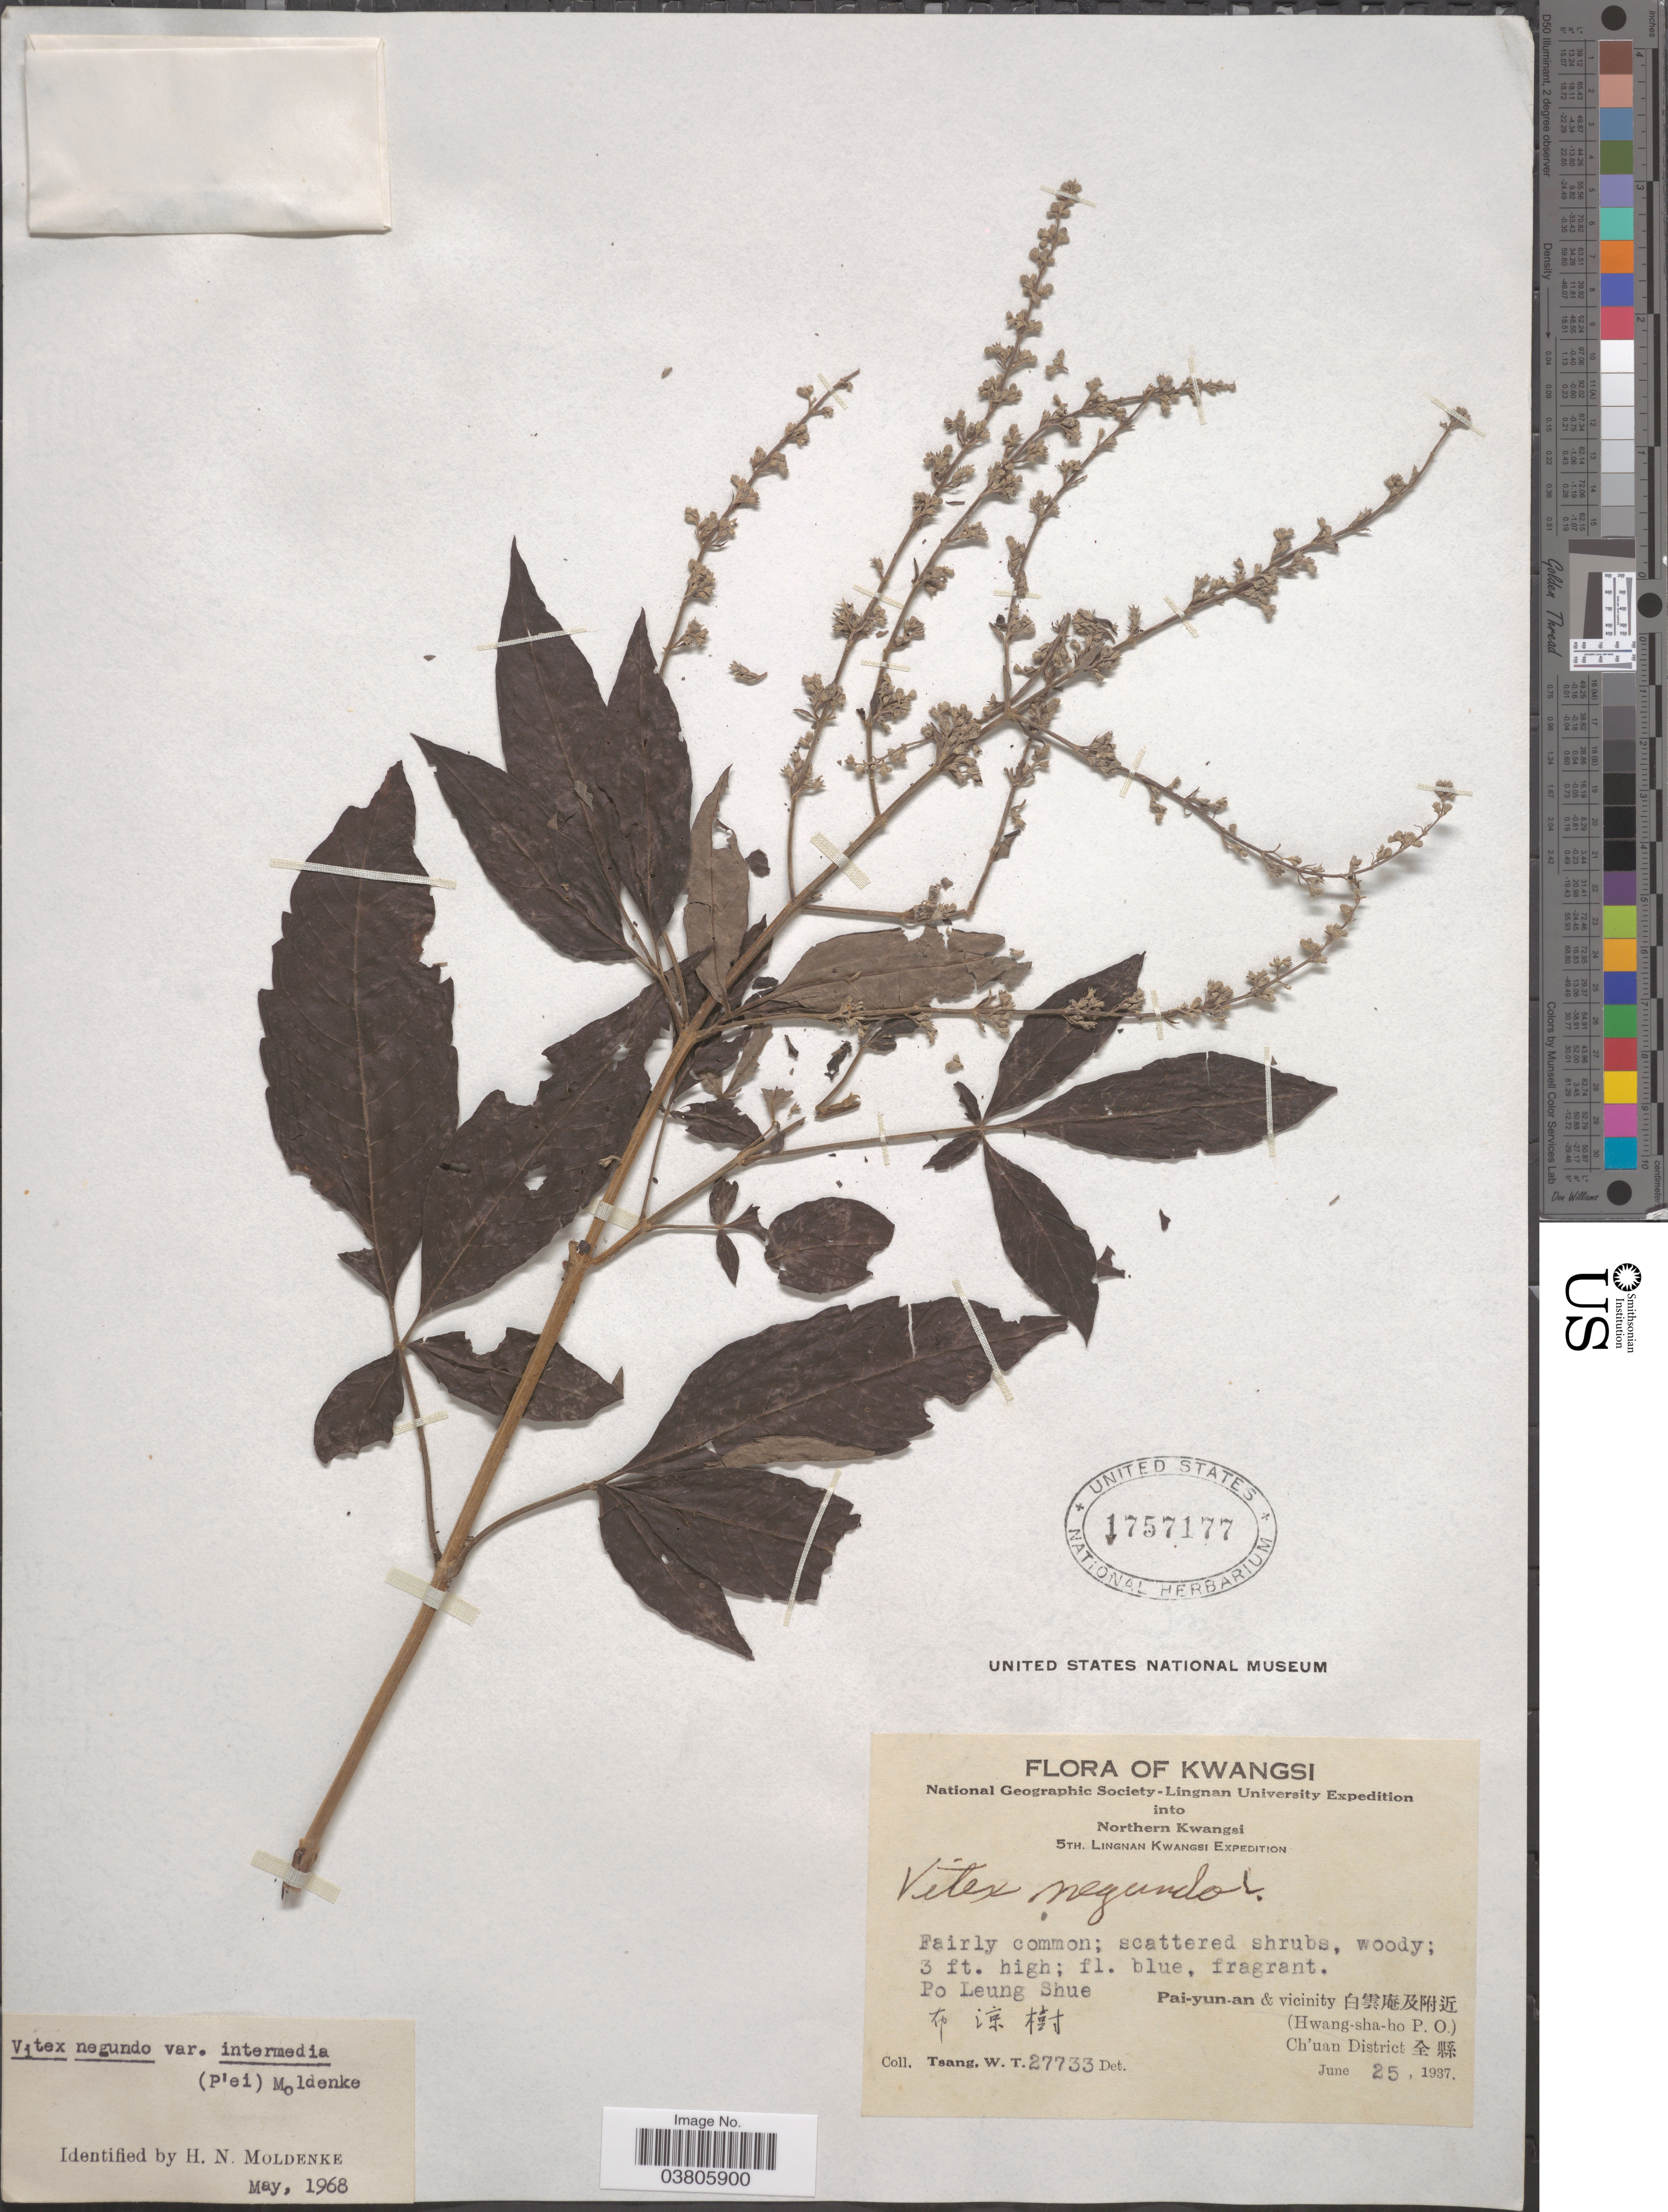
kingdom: Plantae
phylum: Tracheophyta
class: Magnoliopsida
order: Lamiales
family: Lamiaceae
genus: Vitex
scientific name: Vitex negundo var. intermedia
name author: (C. Pei) Moldenke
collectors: W. T. Tsang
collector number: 27733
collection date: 1937-06-25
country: China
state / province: Guangxi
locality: Kwangsi. Northern Kwangsi. Po Leung Shue X. Pai-yun-an & vicinity X. (Hwang-sha-ho P. O.) Ch'uan District X.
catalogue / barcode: US 1757177